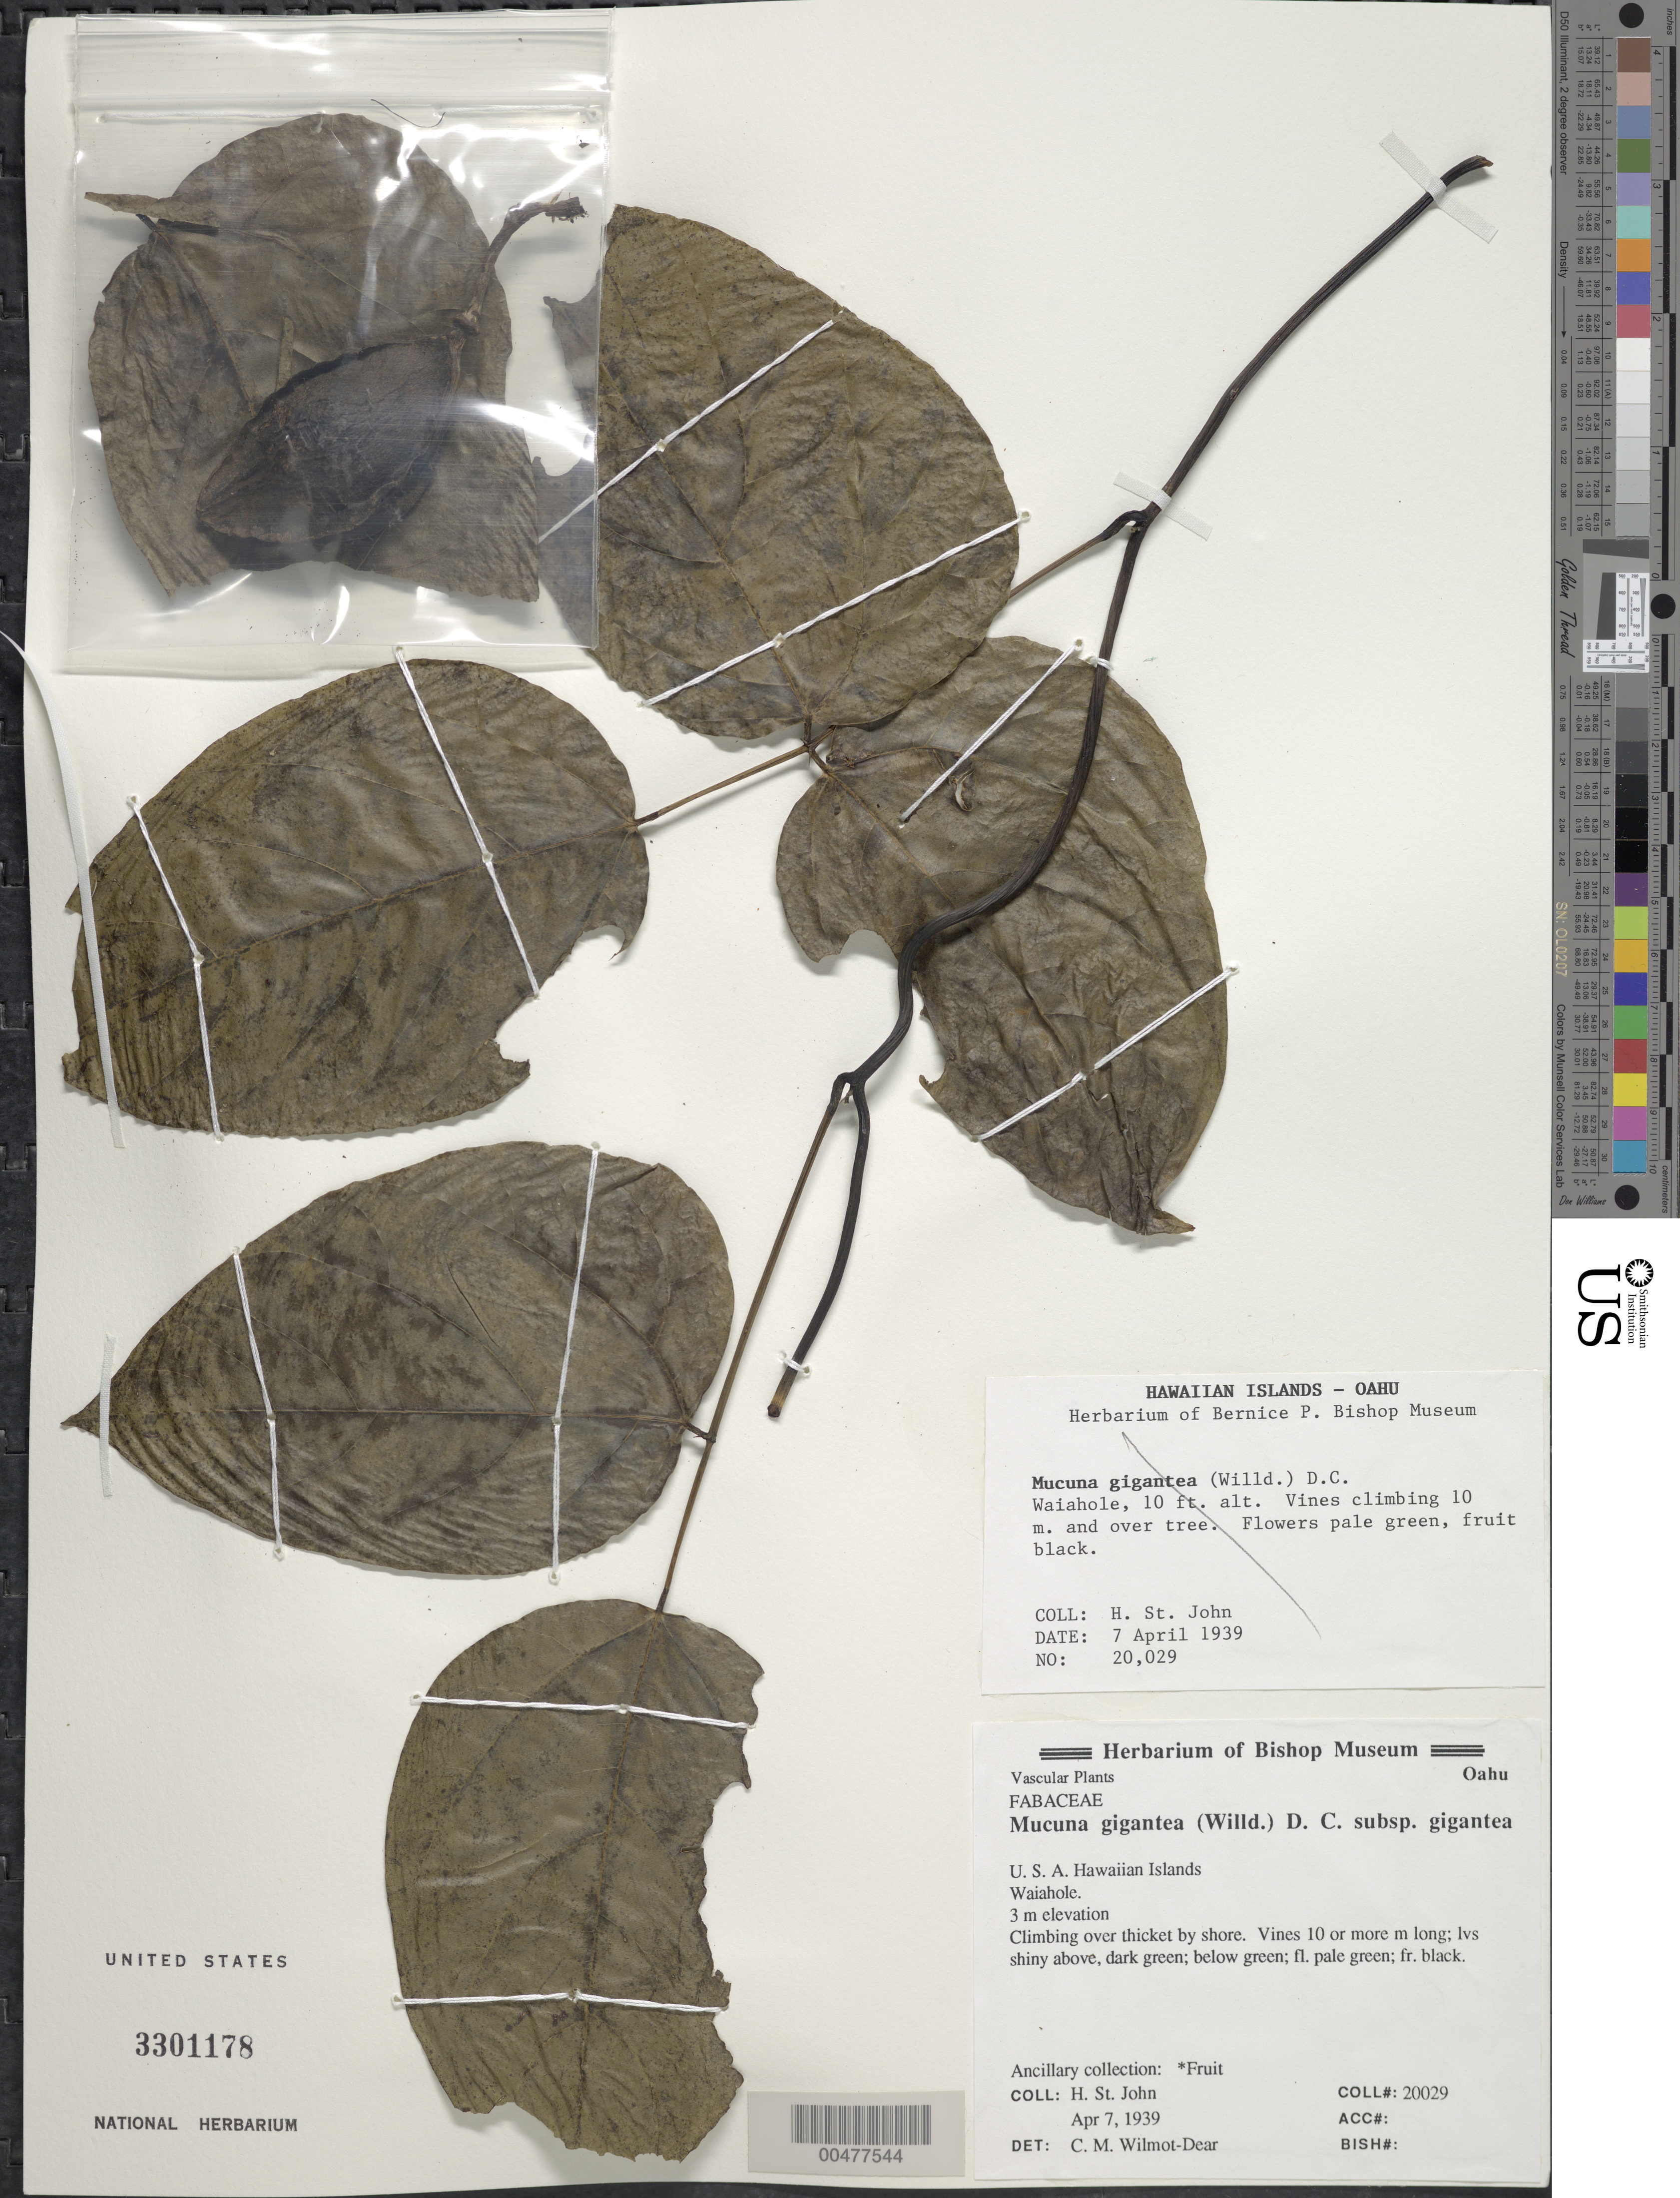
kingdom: Plantae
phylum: Tracheophyta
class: Magnoliopsida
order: Fabales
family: Fabaceae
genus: Mucuna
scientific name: Mucuna gigantea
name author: (Willd.) DC.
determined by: Wilmot-Dear, C. M.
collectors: H. St. John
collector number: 20029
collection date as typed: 7 Apr 1939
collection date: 1939-04-07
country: United States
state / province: Hawaii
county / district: Honolulu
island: Oahu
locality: Waiahole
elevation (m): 3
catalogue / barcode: US 3301178